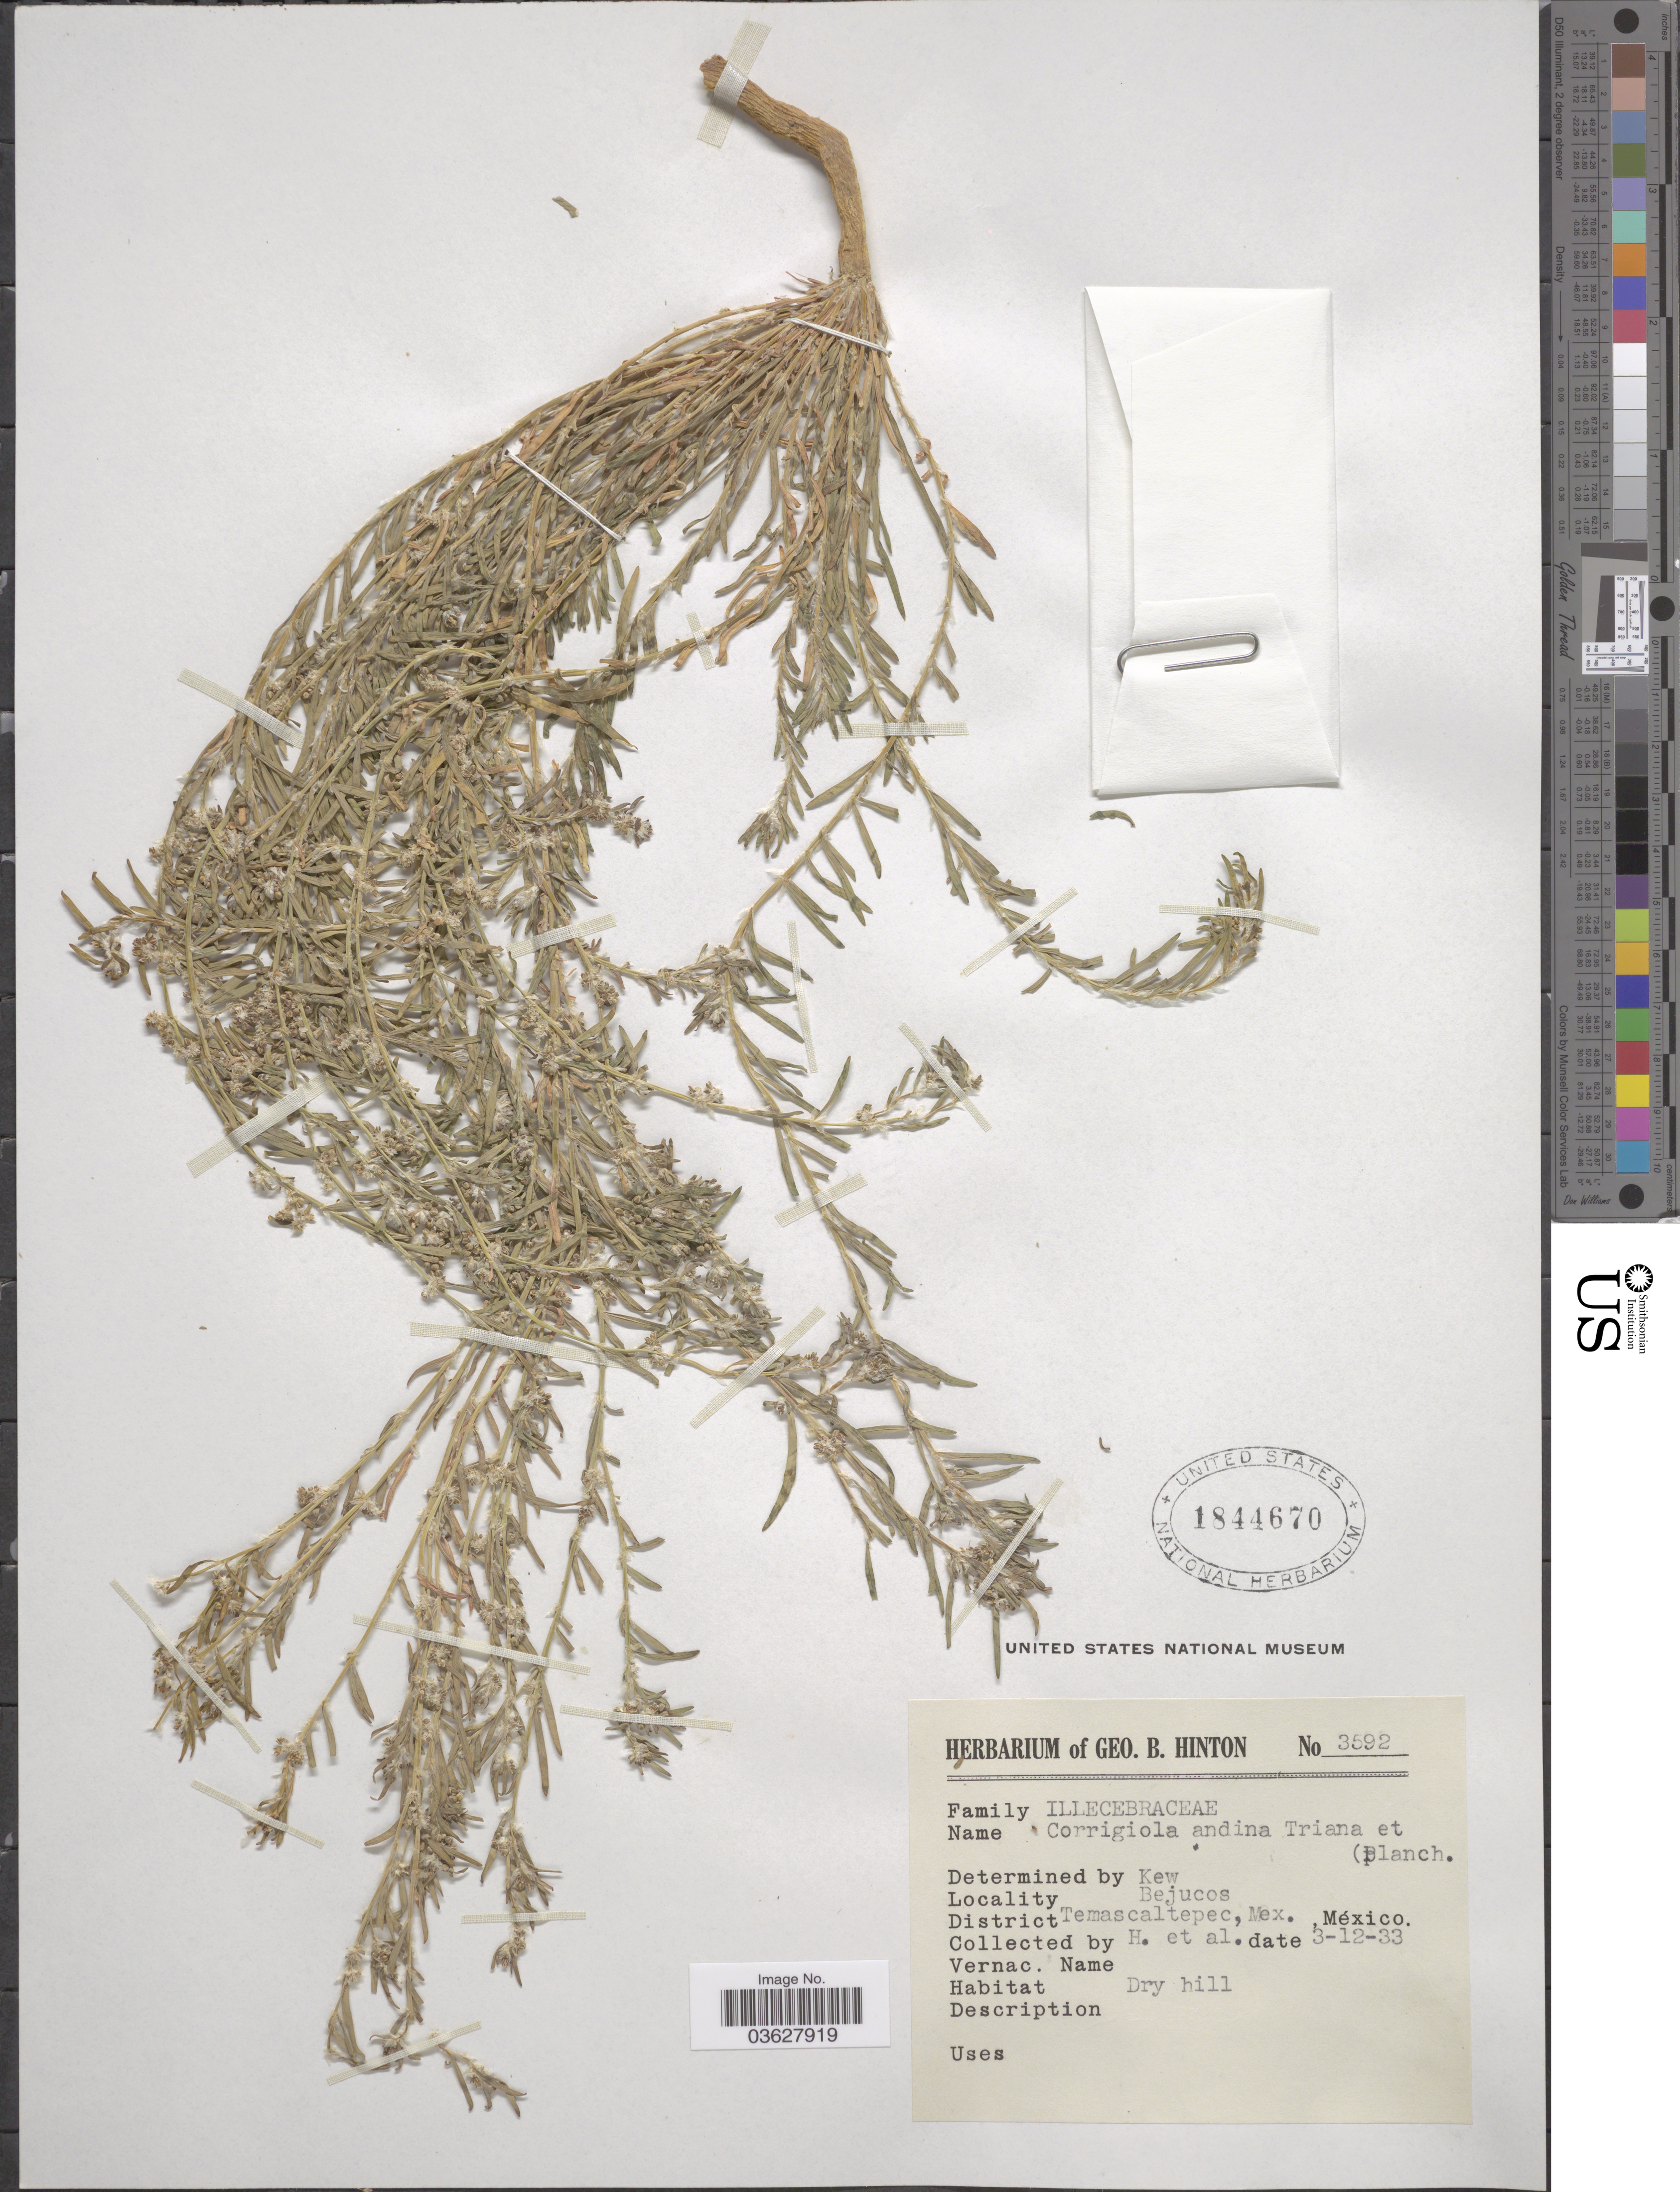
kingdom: Plantae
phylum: Tracheophyta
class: Magnoliopsida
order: Caryophyllales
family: Caryophyllaceae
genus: Corrigiola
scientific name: Corrigiola sp.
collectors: G. B. Hinton & et al.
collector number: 3592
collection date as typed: Transcribed d/m/y: 12/3/33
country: Mexico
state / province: México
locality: Bejucos. District Temascaltepec.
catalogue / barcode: US 1844670